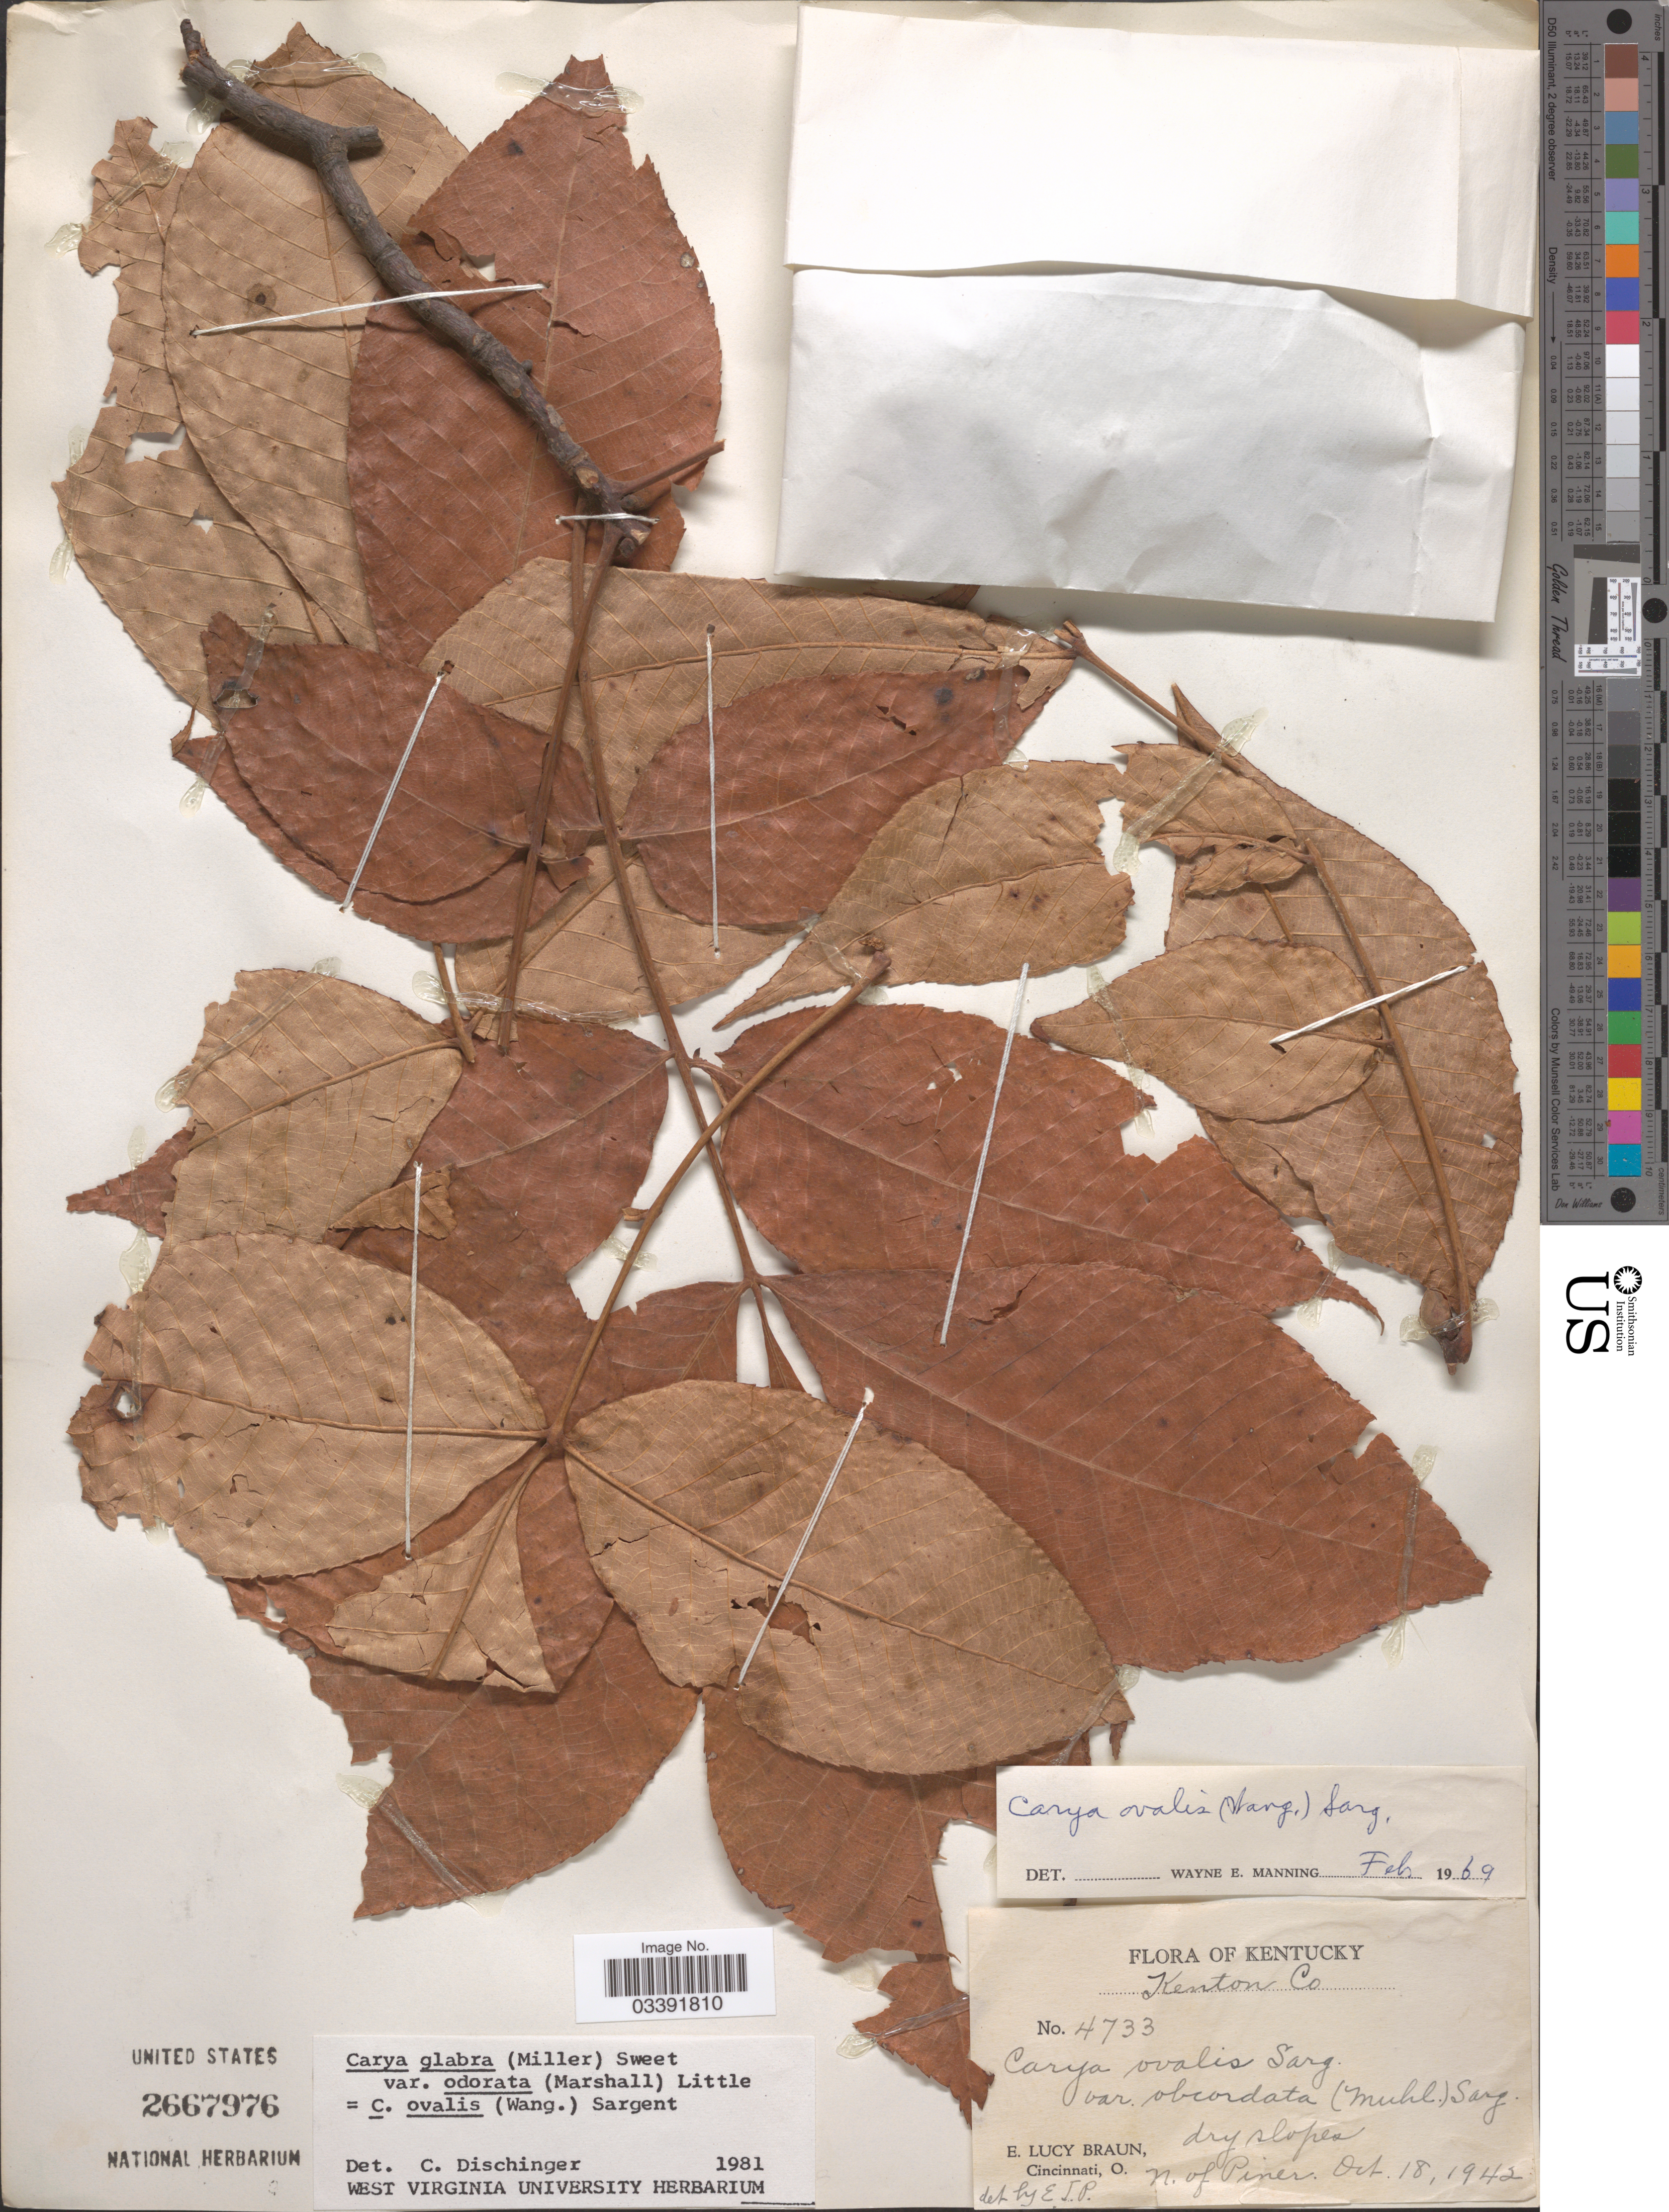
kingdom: Plantae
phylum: Tracheophyta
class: Magnoliopsida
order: Fagales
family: Juglandaceae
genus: Carya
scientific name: Carya glabra var. odorata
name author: (Marshall) Little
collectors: E. L. Braun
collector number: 4733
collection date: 1942-10-18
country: United States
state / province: Kentucky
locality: Kenton Co. N. of Piner.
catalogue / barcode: US 2667976